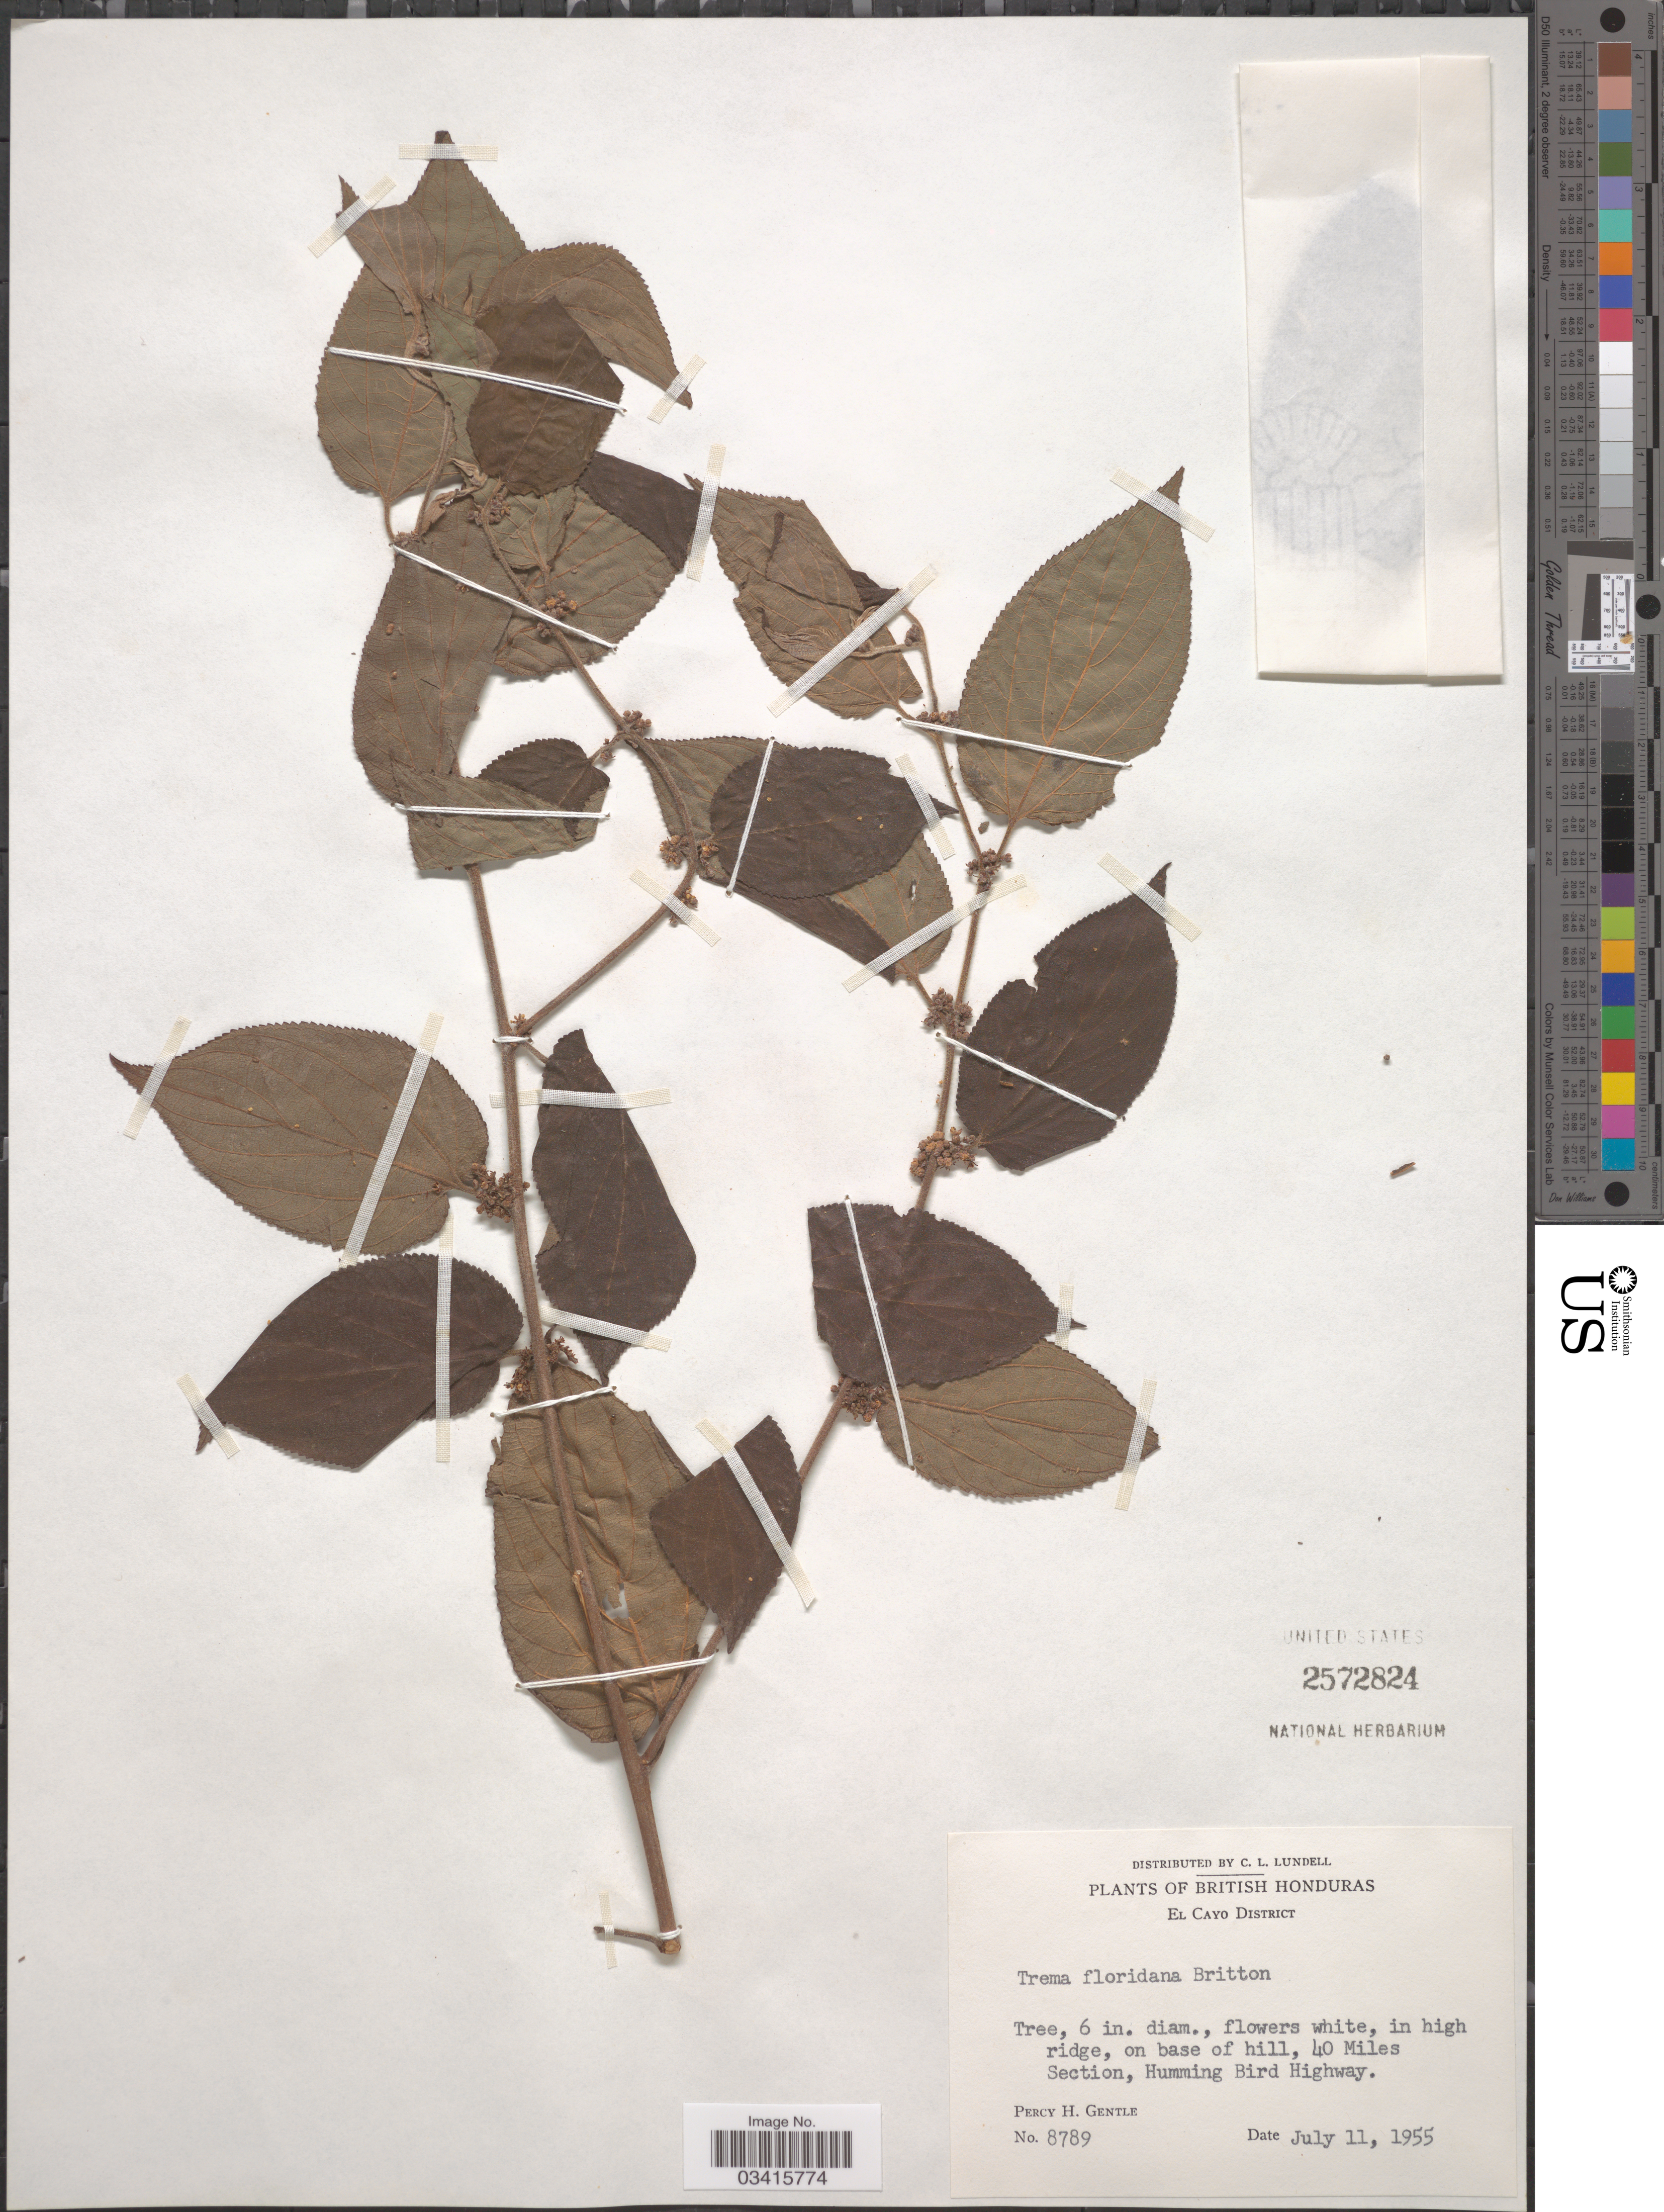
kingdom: Plantae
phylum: Tracheophyta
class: Magnoliopsida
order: Rosales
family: Cannabaceae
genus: Trema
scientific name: Trema floridanum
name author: Britton ex Small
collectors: P. H. Gentle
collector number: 8789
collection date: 1955-07-11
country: Belize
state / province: Cayo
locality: British Honduras, El Cayo District. In high ridge, on base of hill, 40 Miles Section, Humming Bird Highway.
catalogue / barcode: US 2572824